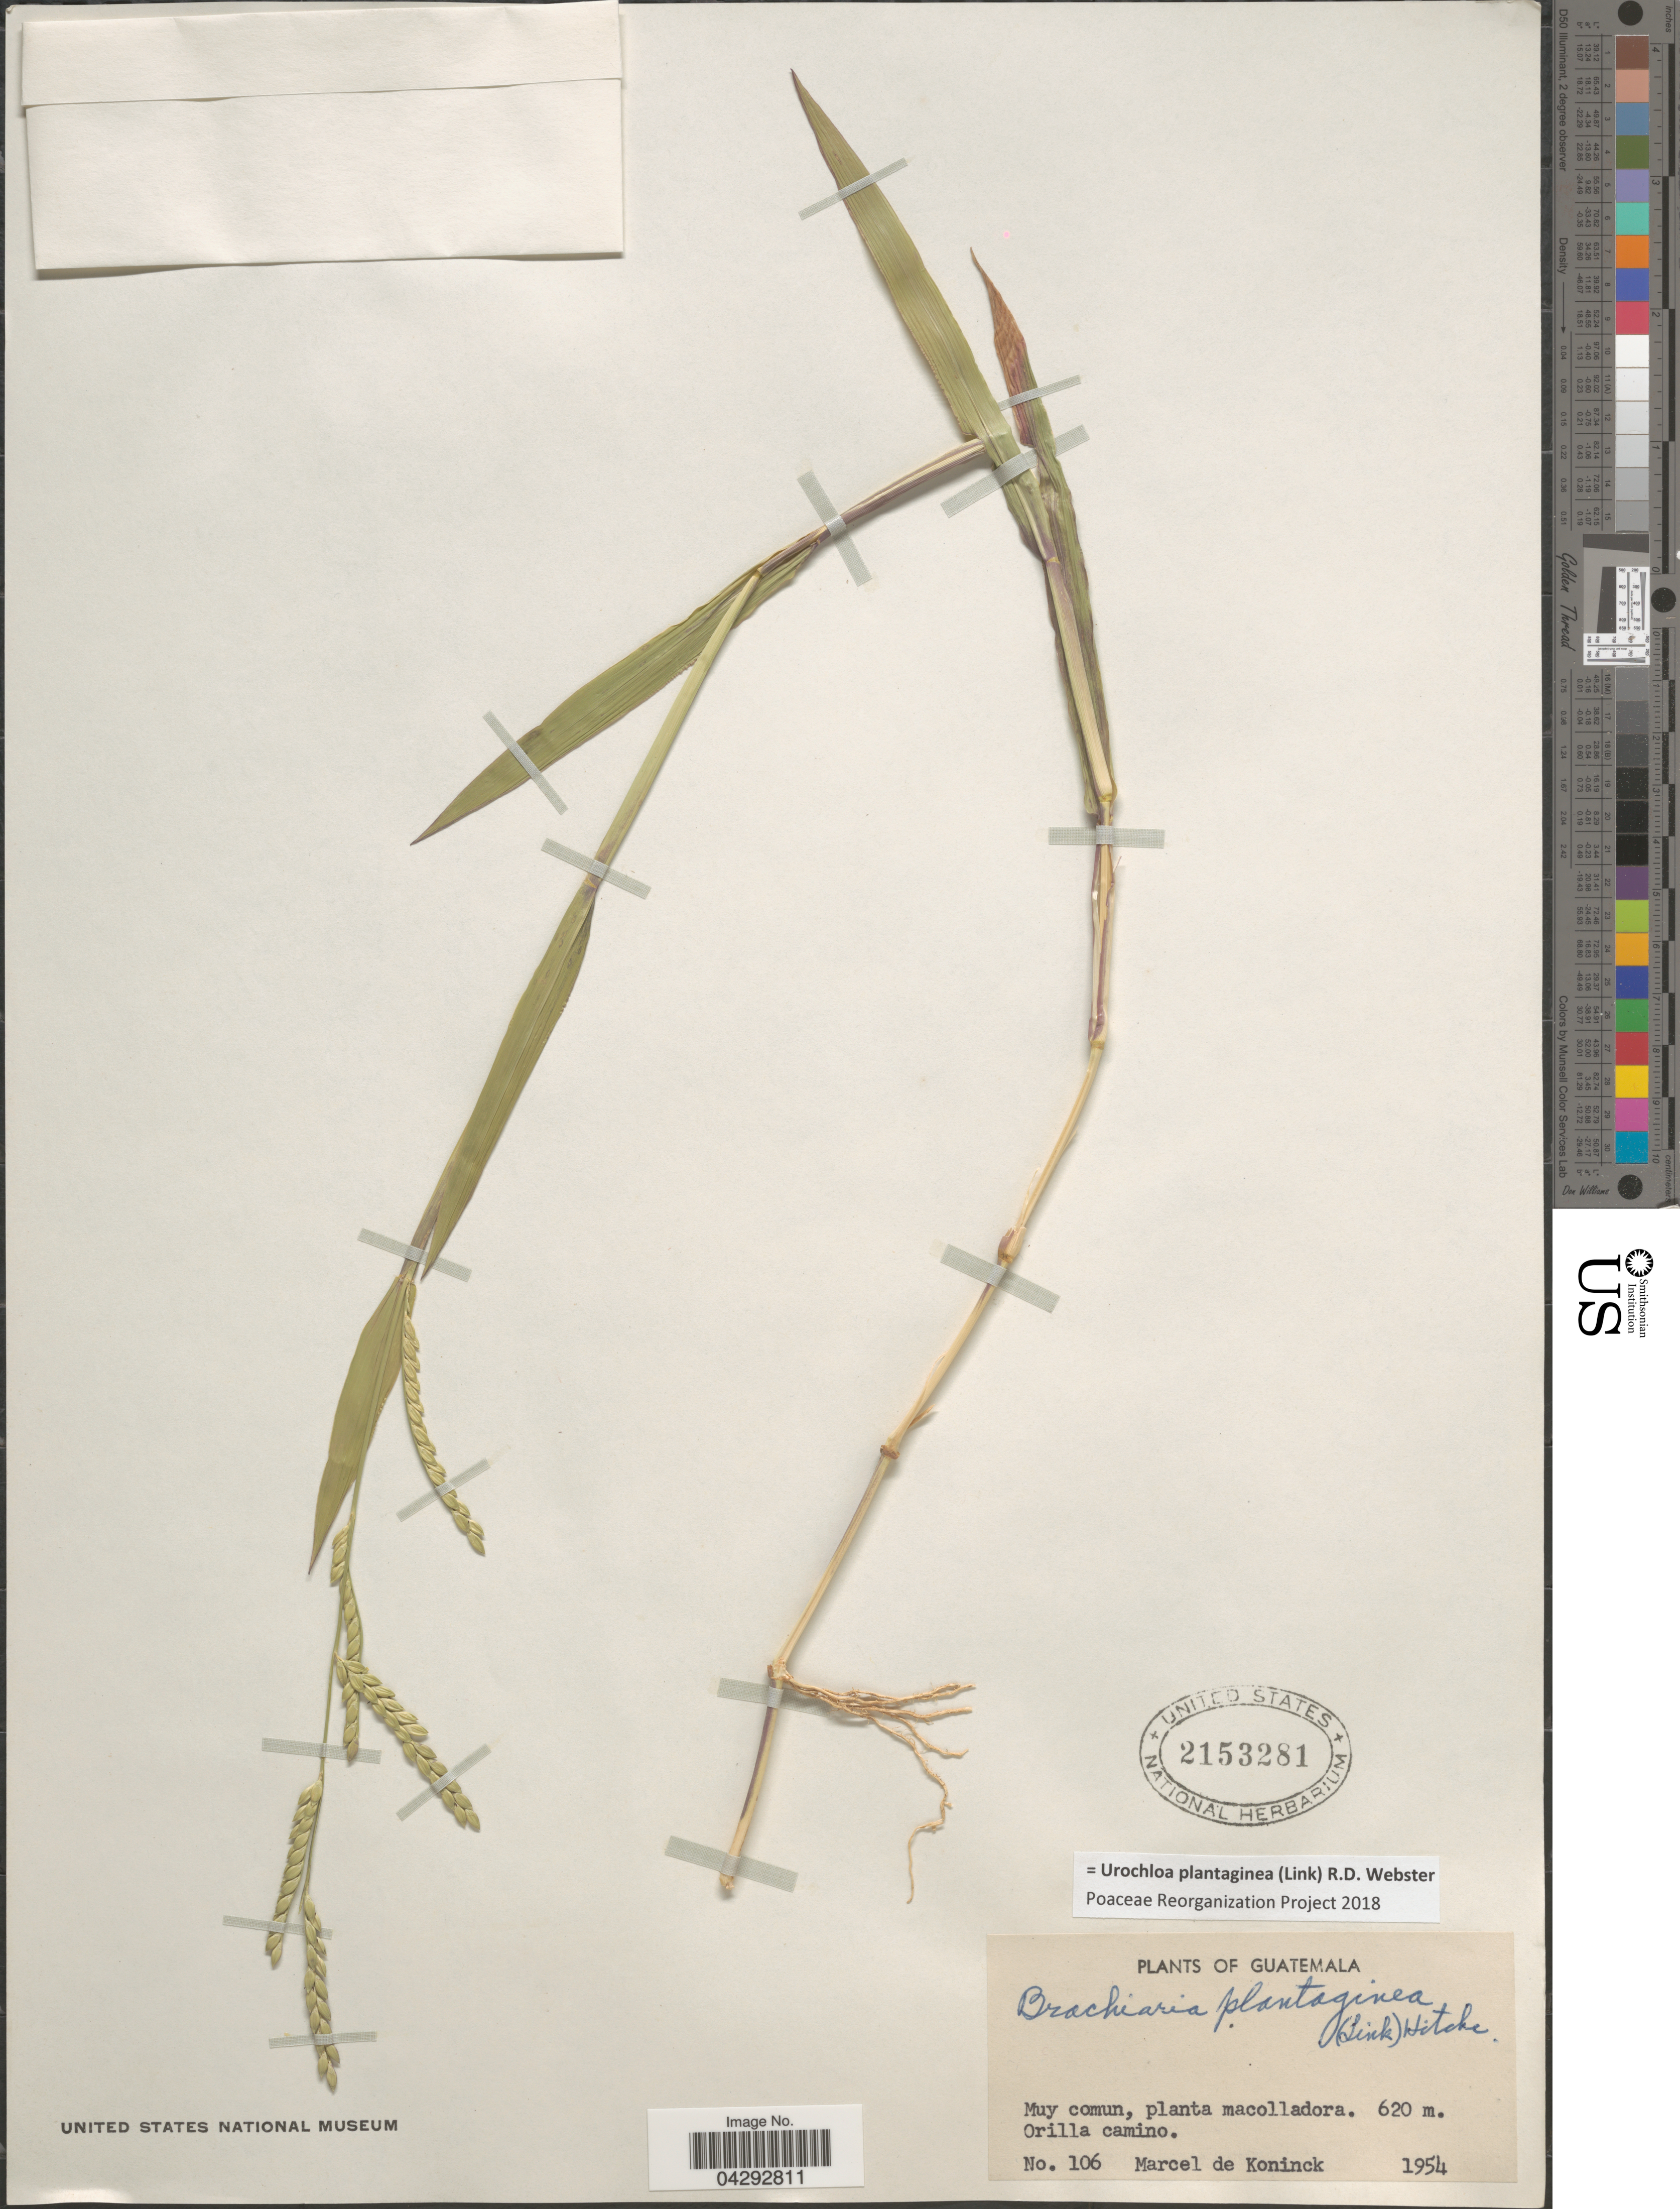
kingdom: Plantae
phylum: Tracheophyta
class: Liliopsida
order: Poales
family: Poaceae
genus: Urochloa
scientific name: Urochloa plantaginea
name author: (Link) R.D. Webster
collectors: M. Koninck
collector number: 106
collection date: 1954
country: Guatemala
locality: Muy comun, planta macolladora.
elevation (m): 620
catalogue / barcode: US 2153281